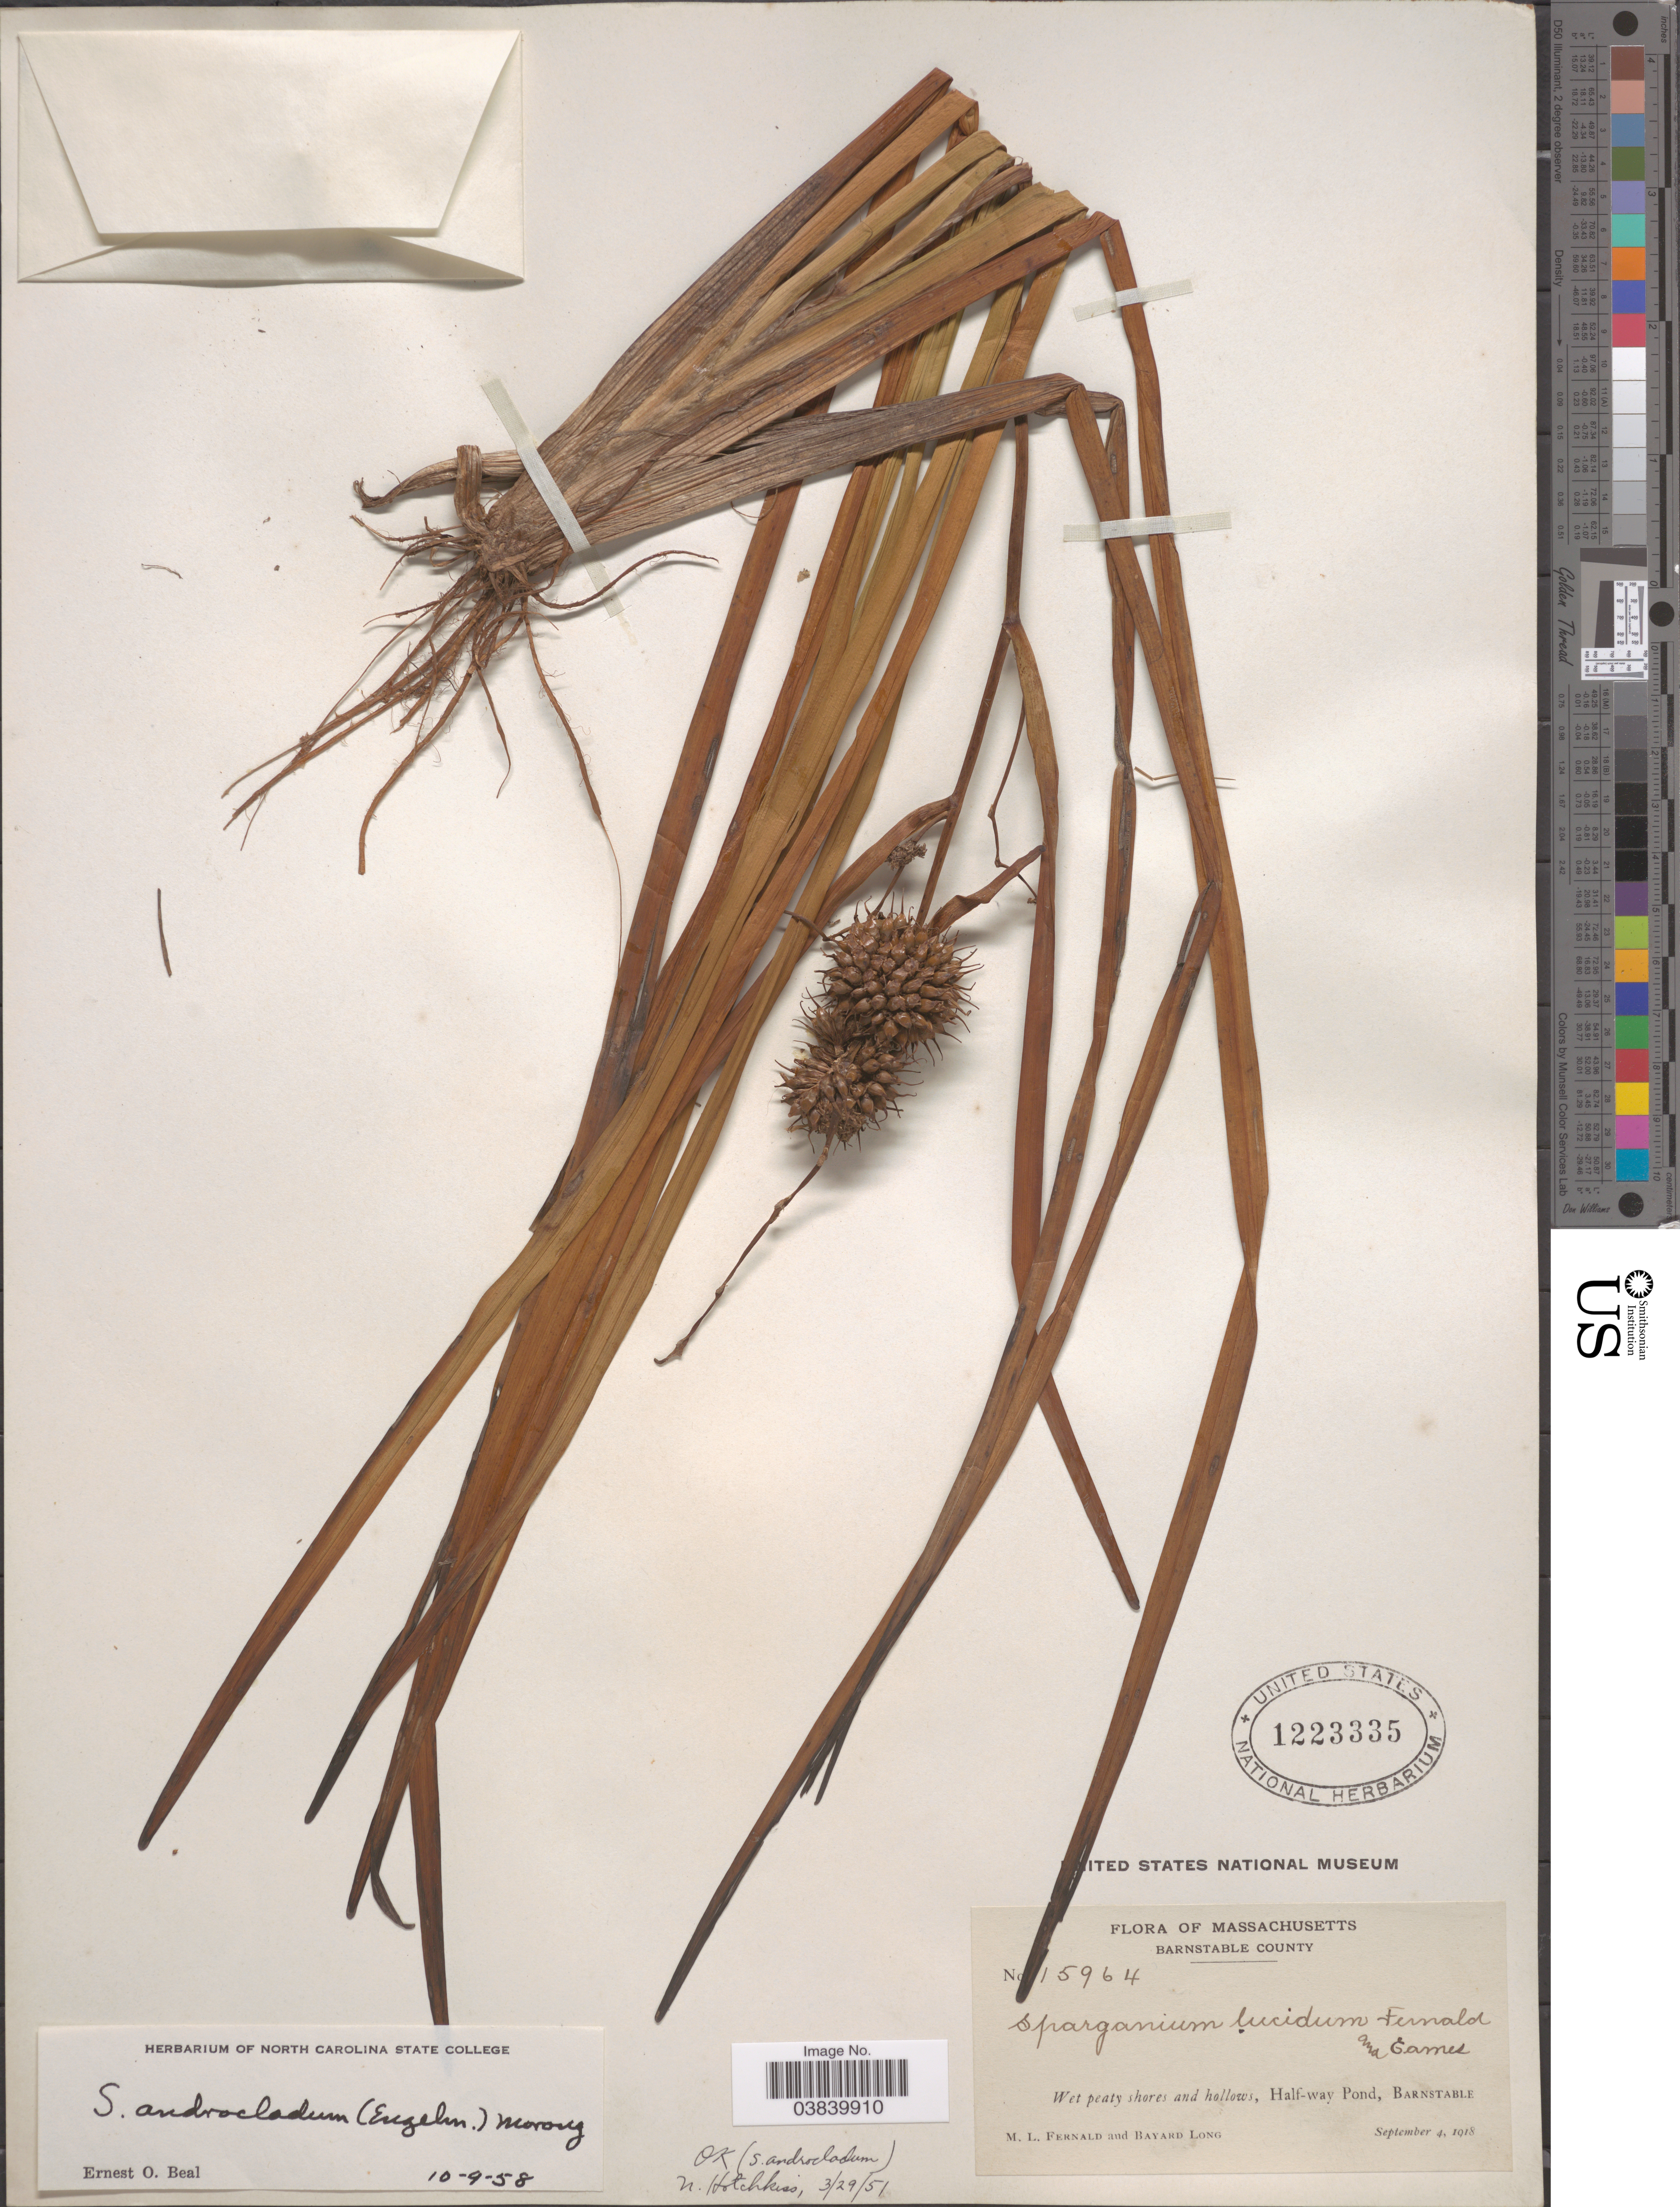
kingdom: Plantae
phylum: Tracheophyta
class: Liliopsida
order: Poales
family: Typhaceae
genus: Sparganium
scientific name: Sparganium androcladum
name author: Morong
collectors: M. L. Fernald & B. Long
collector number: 15964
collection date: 1918-09-04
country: United States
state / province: Massachusetts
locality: Barnstable County. Half-way Pond, Barnstable.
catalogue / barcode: US 1223335